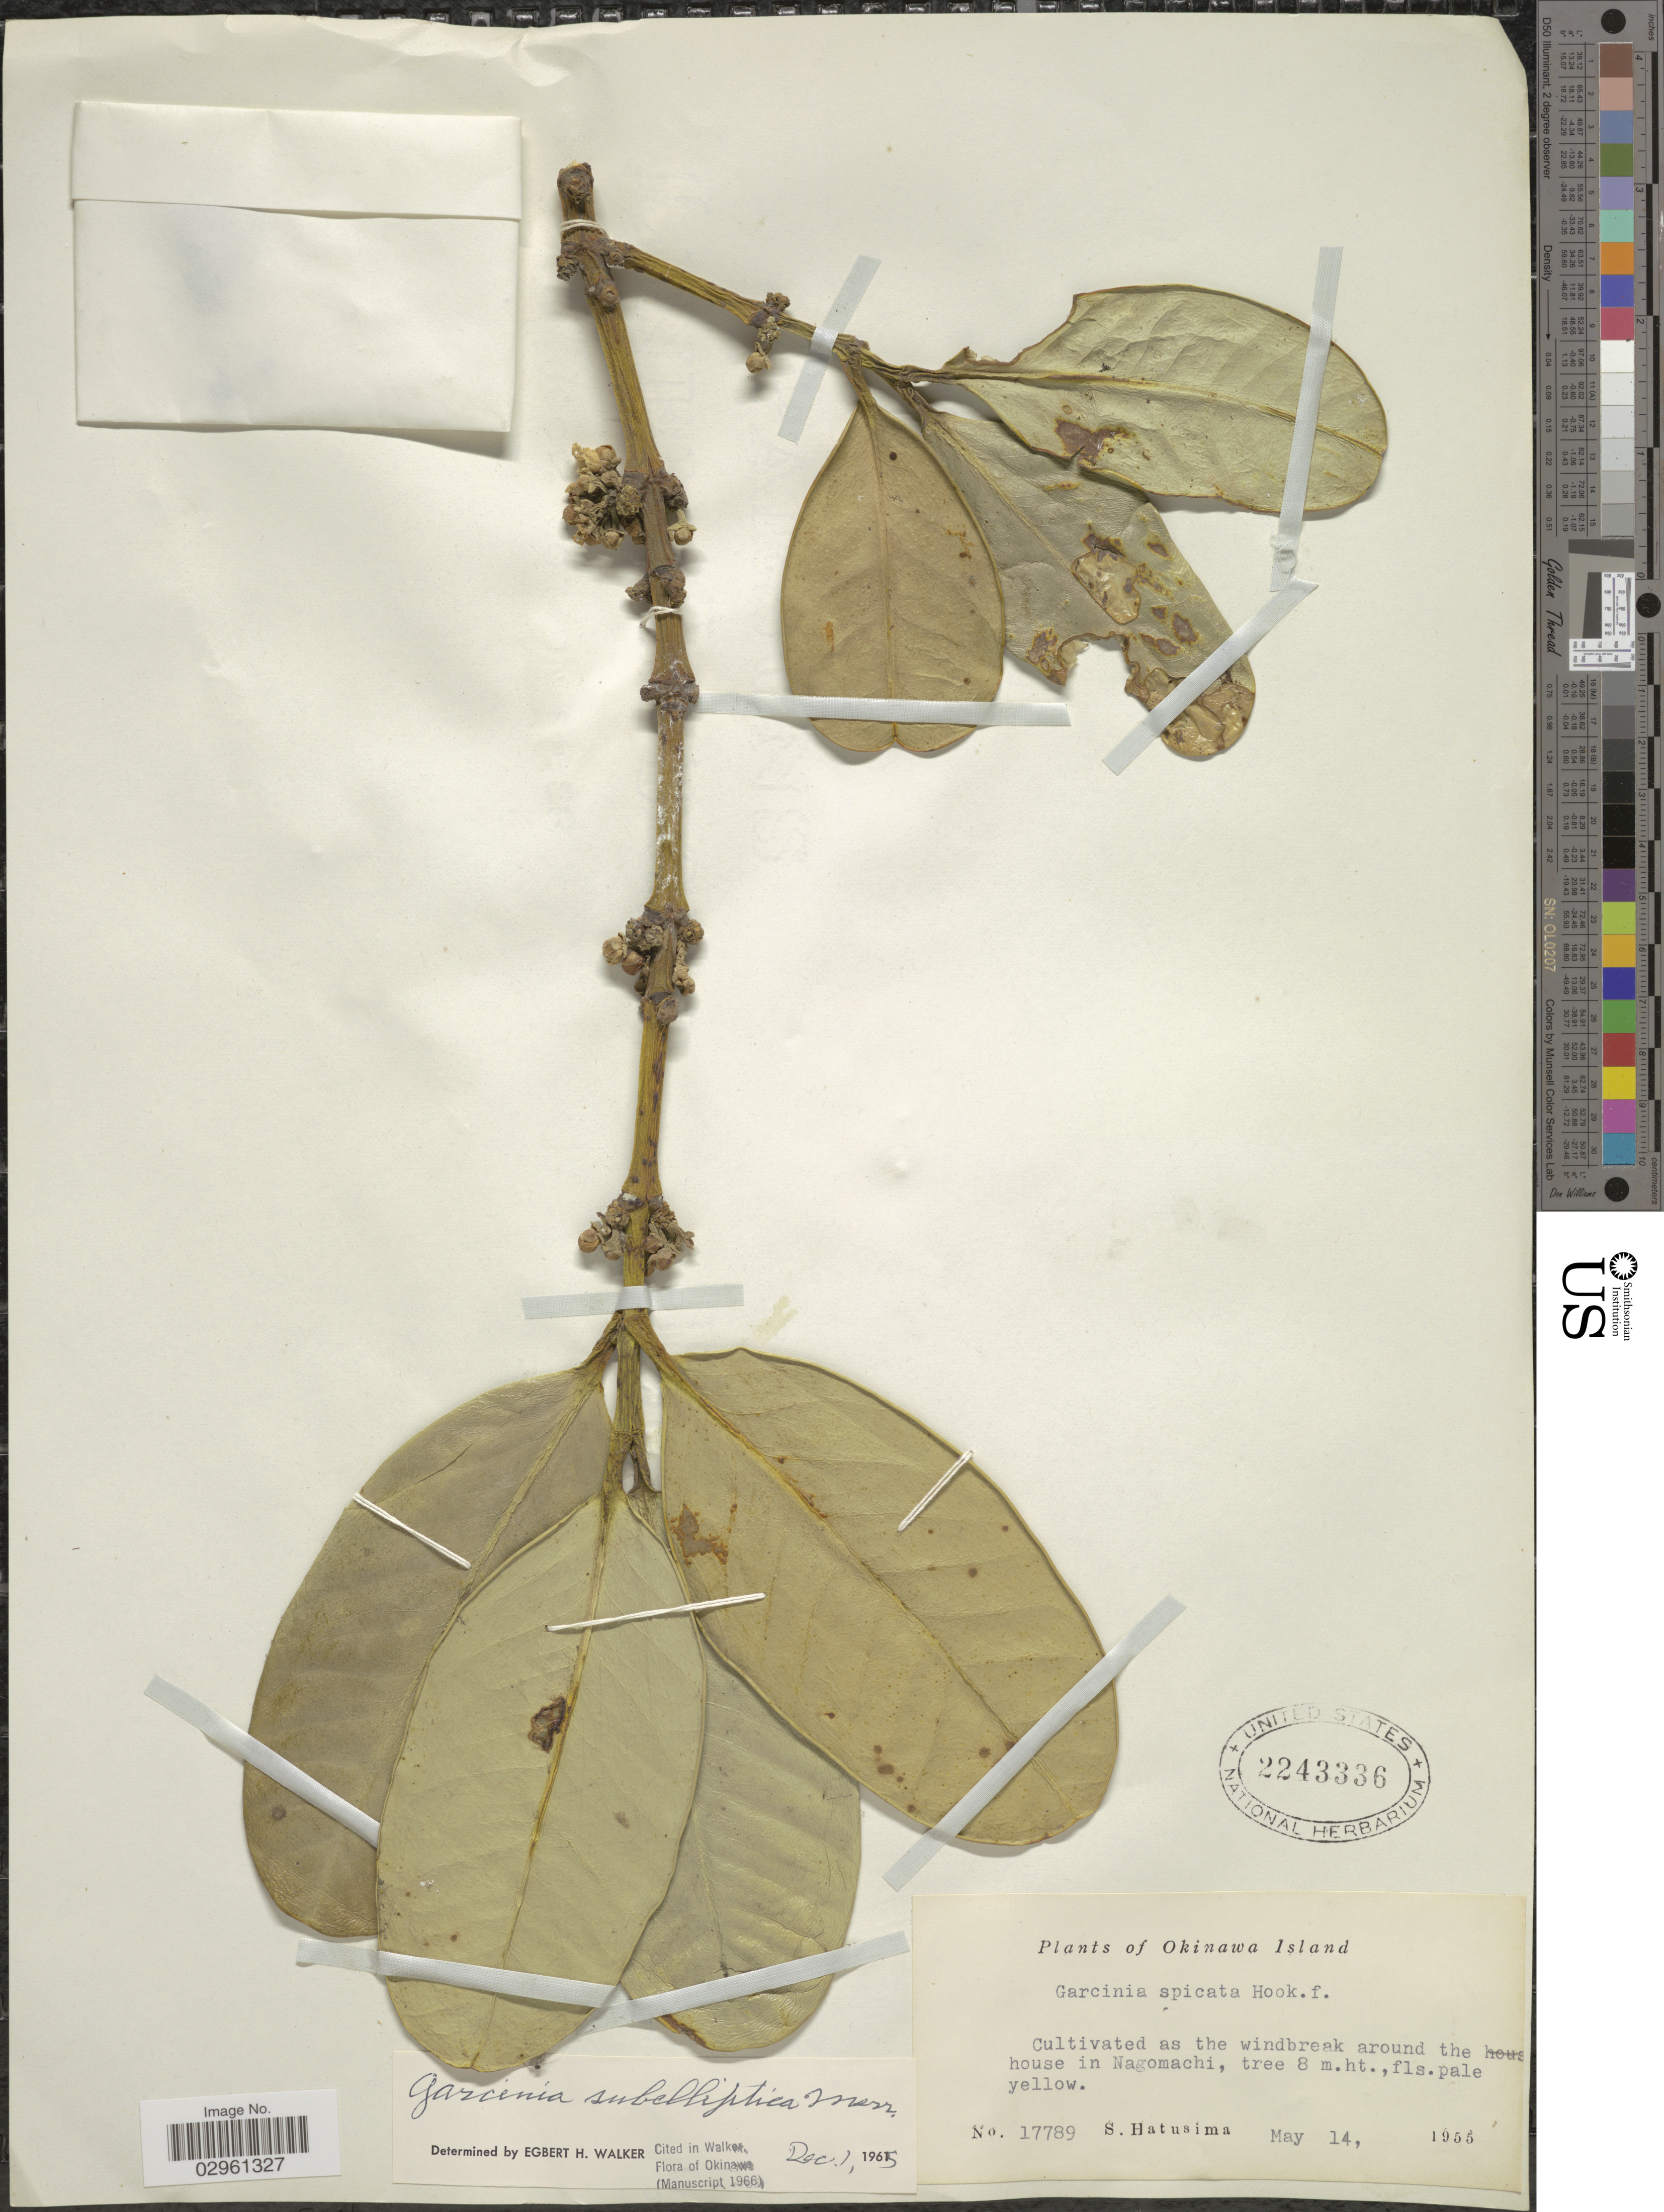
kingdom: Plantae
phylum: Tracheophyta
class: Magnoliopsida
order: Malpighiales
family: Clusiaceae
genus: Garcinia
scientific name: Garcinia subelliptica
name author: Merr.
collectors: S. Hatusima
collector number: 17789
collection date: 1955-05-14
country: Japan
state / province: Okinawa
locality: Okinawa Island. Cultivated as the windbreak around the house in Nagomachi.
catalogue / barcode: US 2243336